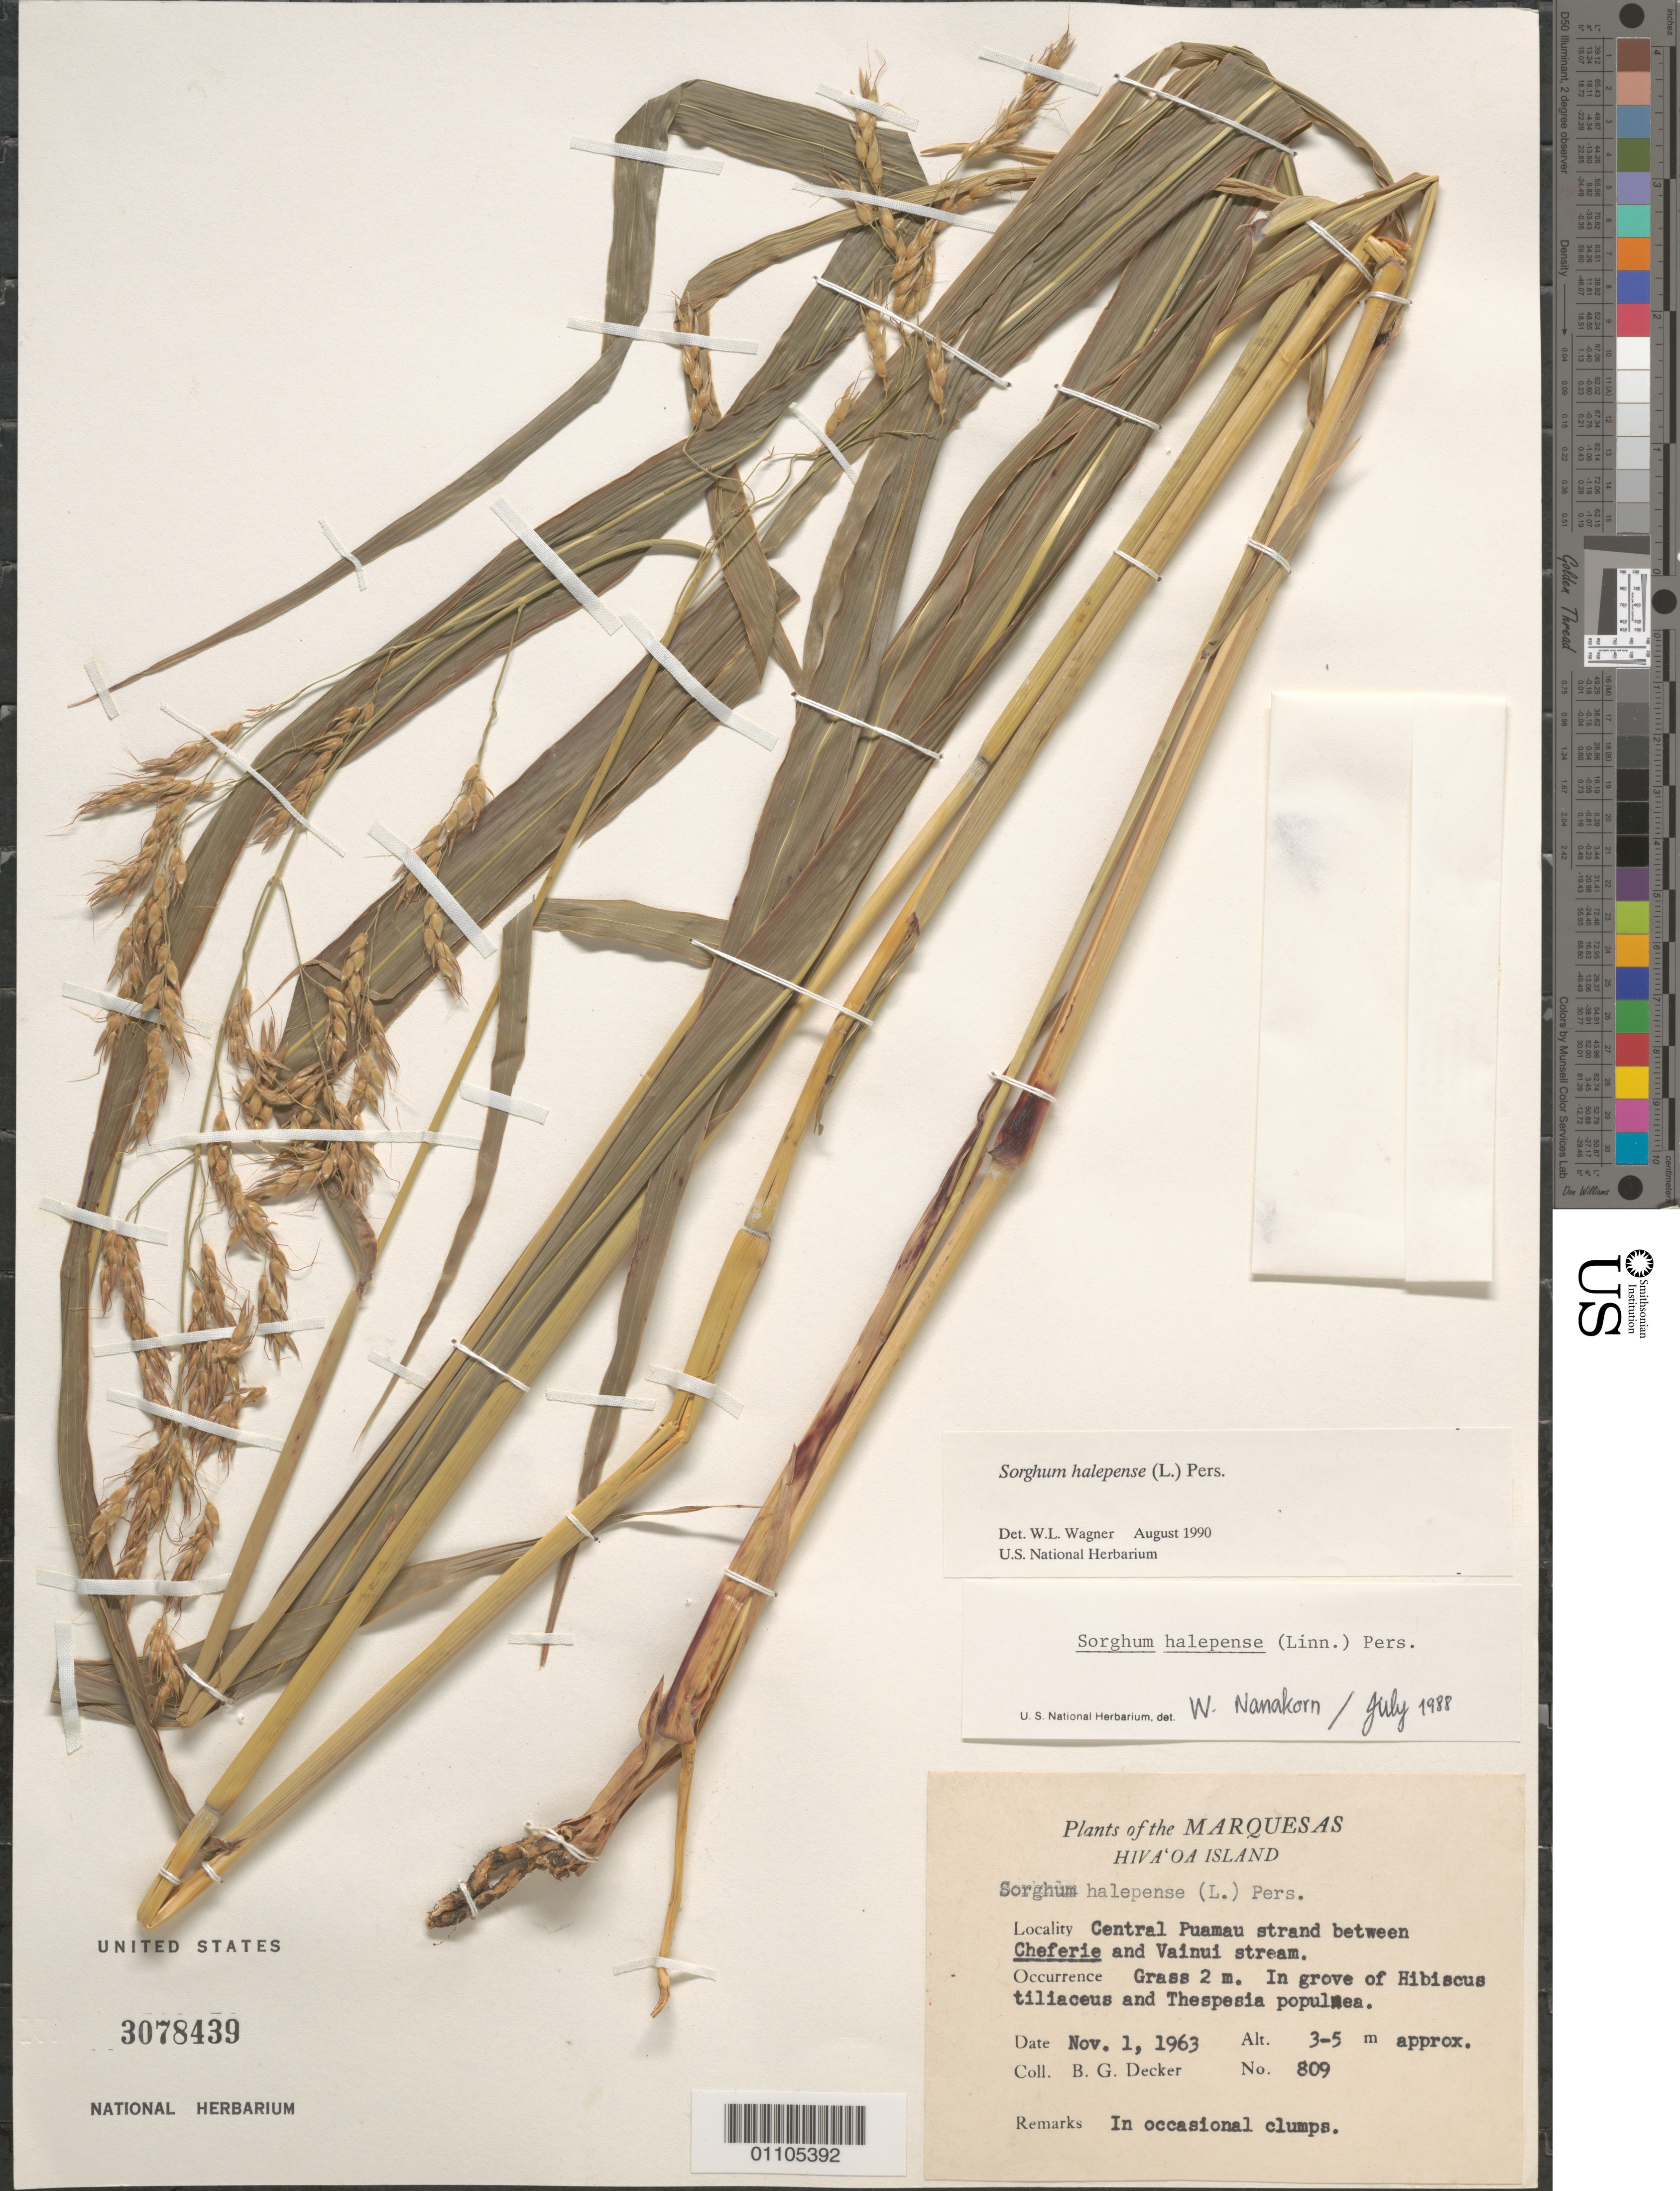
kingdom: Plantae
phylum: Tracheophyta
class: Liliopsida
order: Poales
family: Poaceae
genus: Sorghum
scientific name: Sorghum halepense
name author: (L.) Pers.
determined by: Wagner, W. L., (BOT), Smithsonian Institution - National Museum of Natural History (UNITED STATES)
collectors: B. G. Decker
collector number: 809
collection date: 1963-11-01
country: French Polynesia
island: Hiva Oa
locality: central Puamau strand between Cheferie and Vainui stream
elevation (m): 3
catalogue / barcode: US 3078439